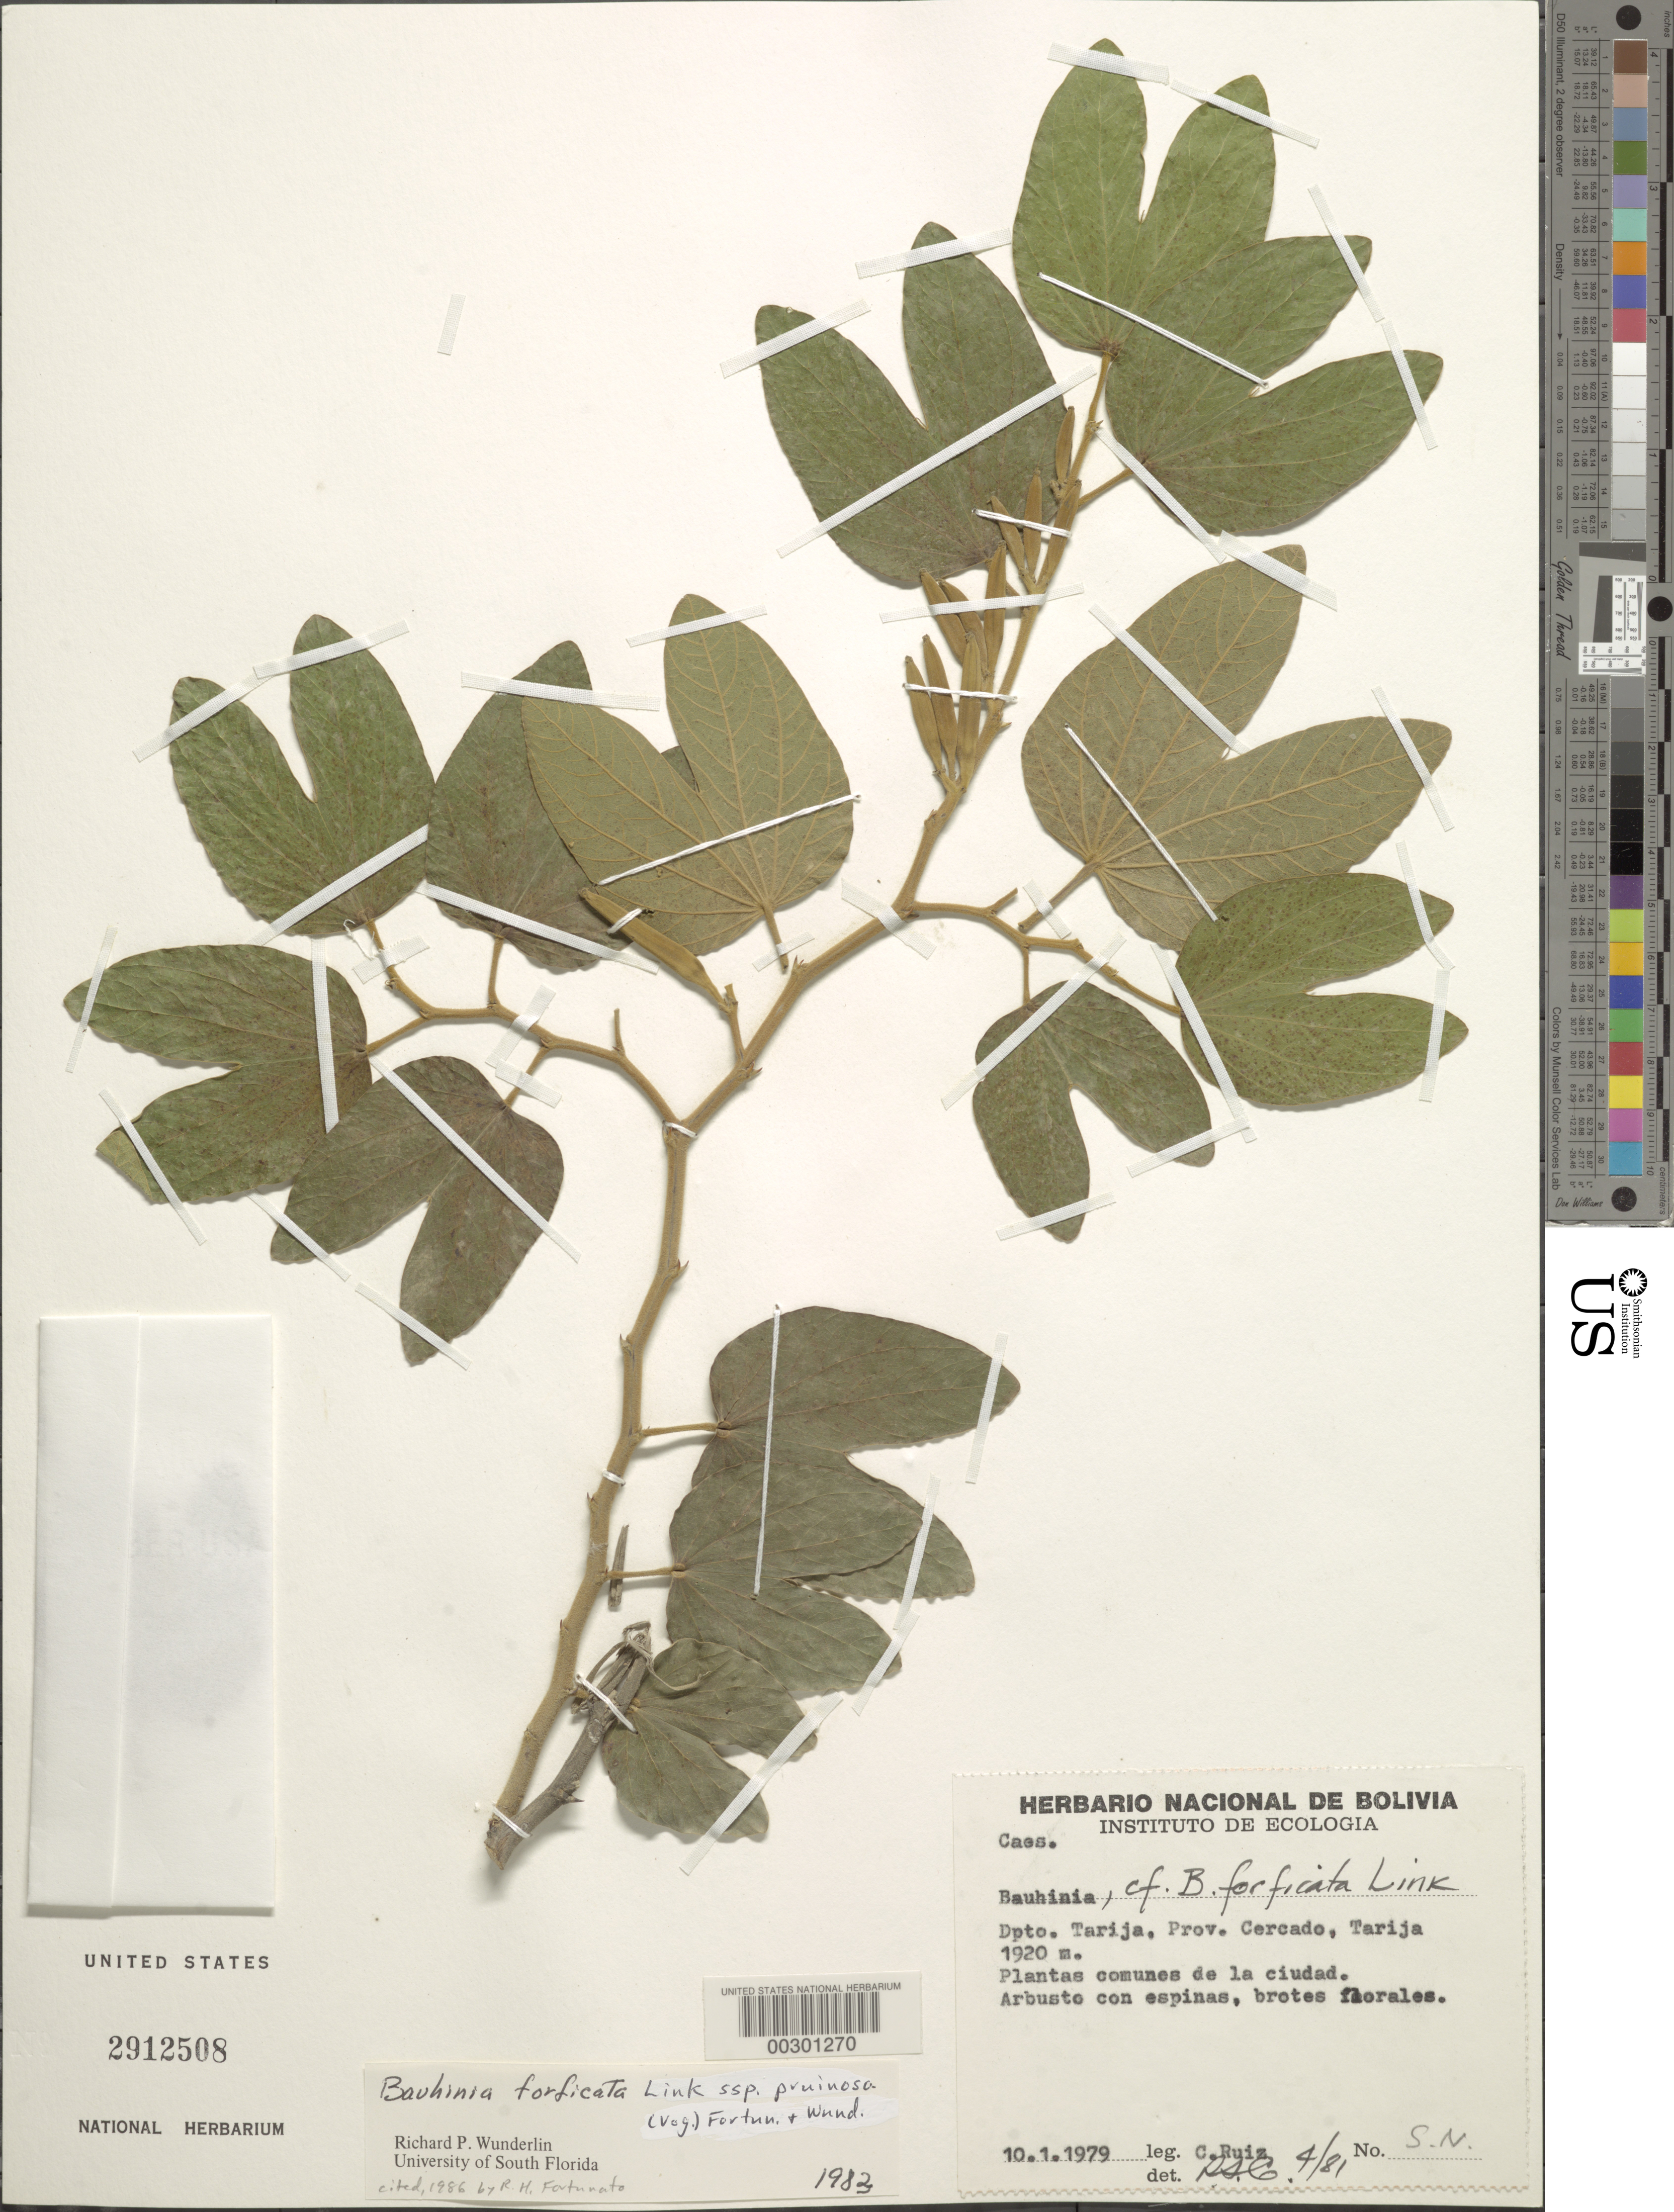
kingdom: Plantae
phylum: Tracheophyta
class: Magnoliopsida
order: Fabales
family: Fabaceae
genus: Bauhinia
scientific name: Bauhinia forficata subsp. pruinosa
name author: (Vogel) Fortunato & Wunderlin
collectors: C. Ruiz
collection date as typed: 10 Jan 1979 or 01 Oct 1979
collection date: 1979-01-10 or 1979-10-01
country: Bolivia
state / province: Tarija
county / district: Cercado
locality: Tarija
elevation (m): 1920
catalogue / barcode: US 2912508